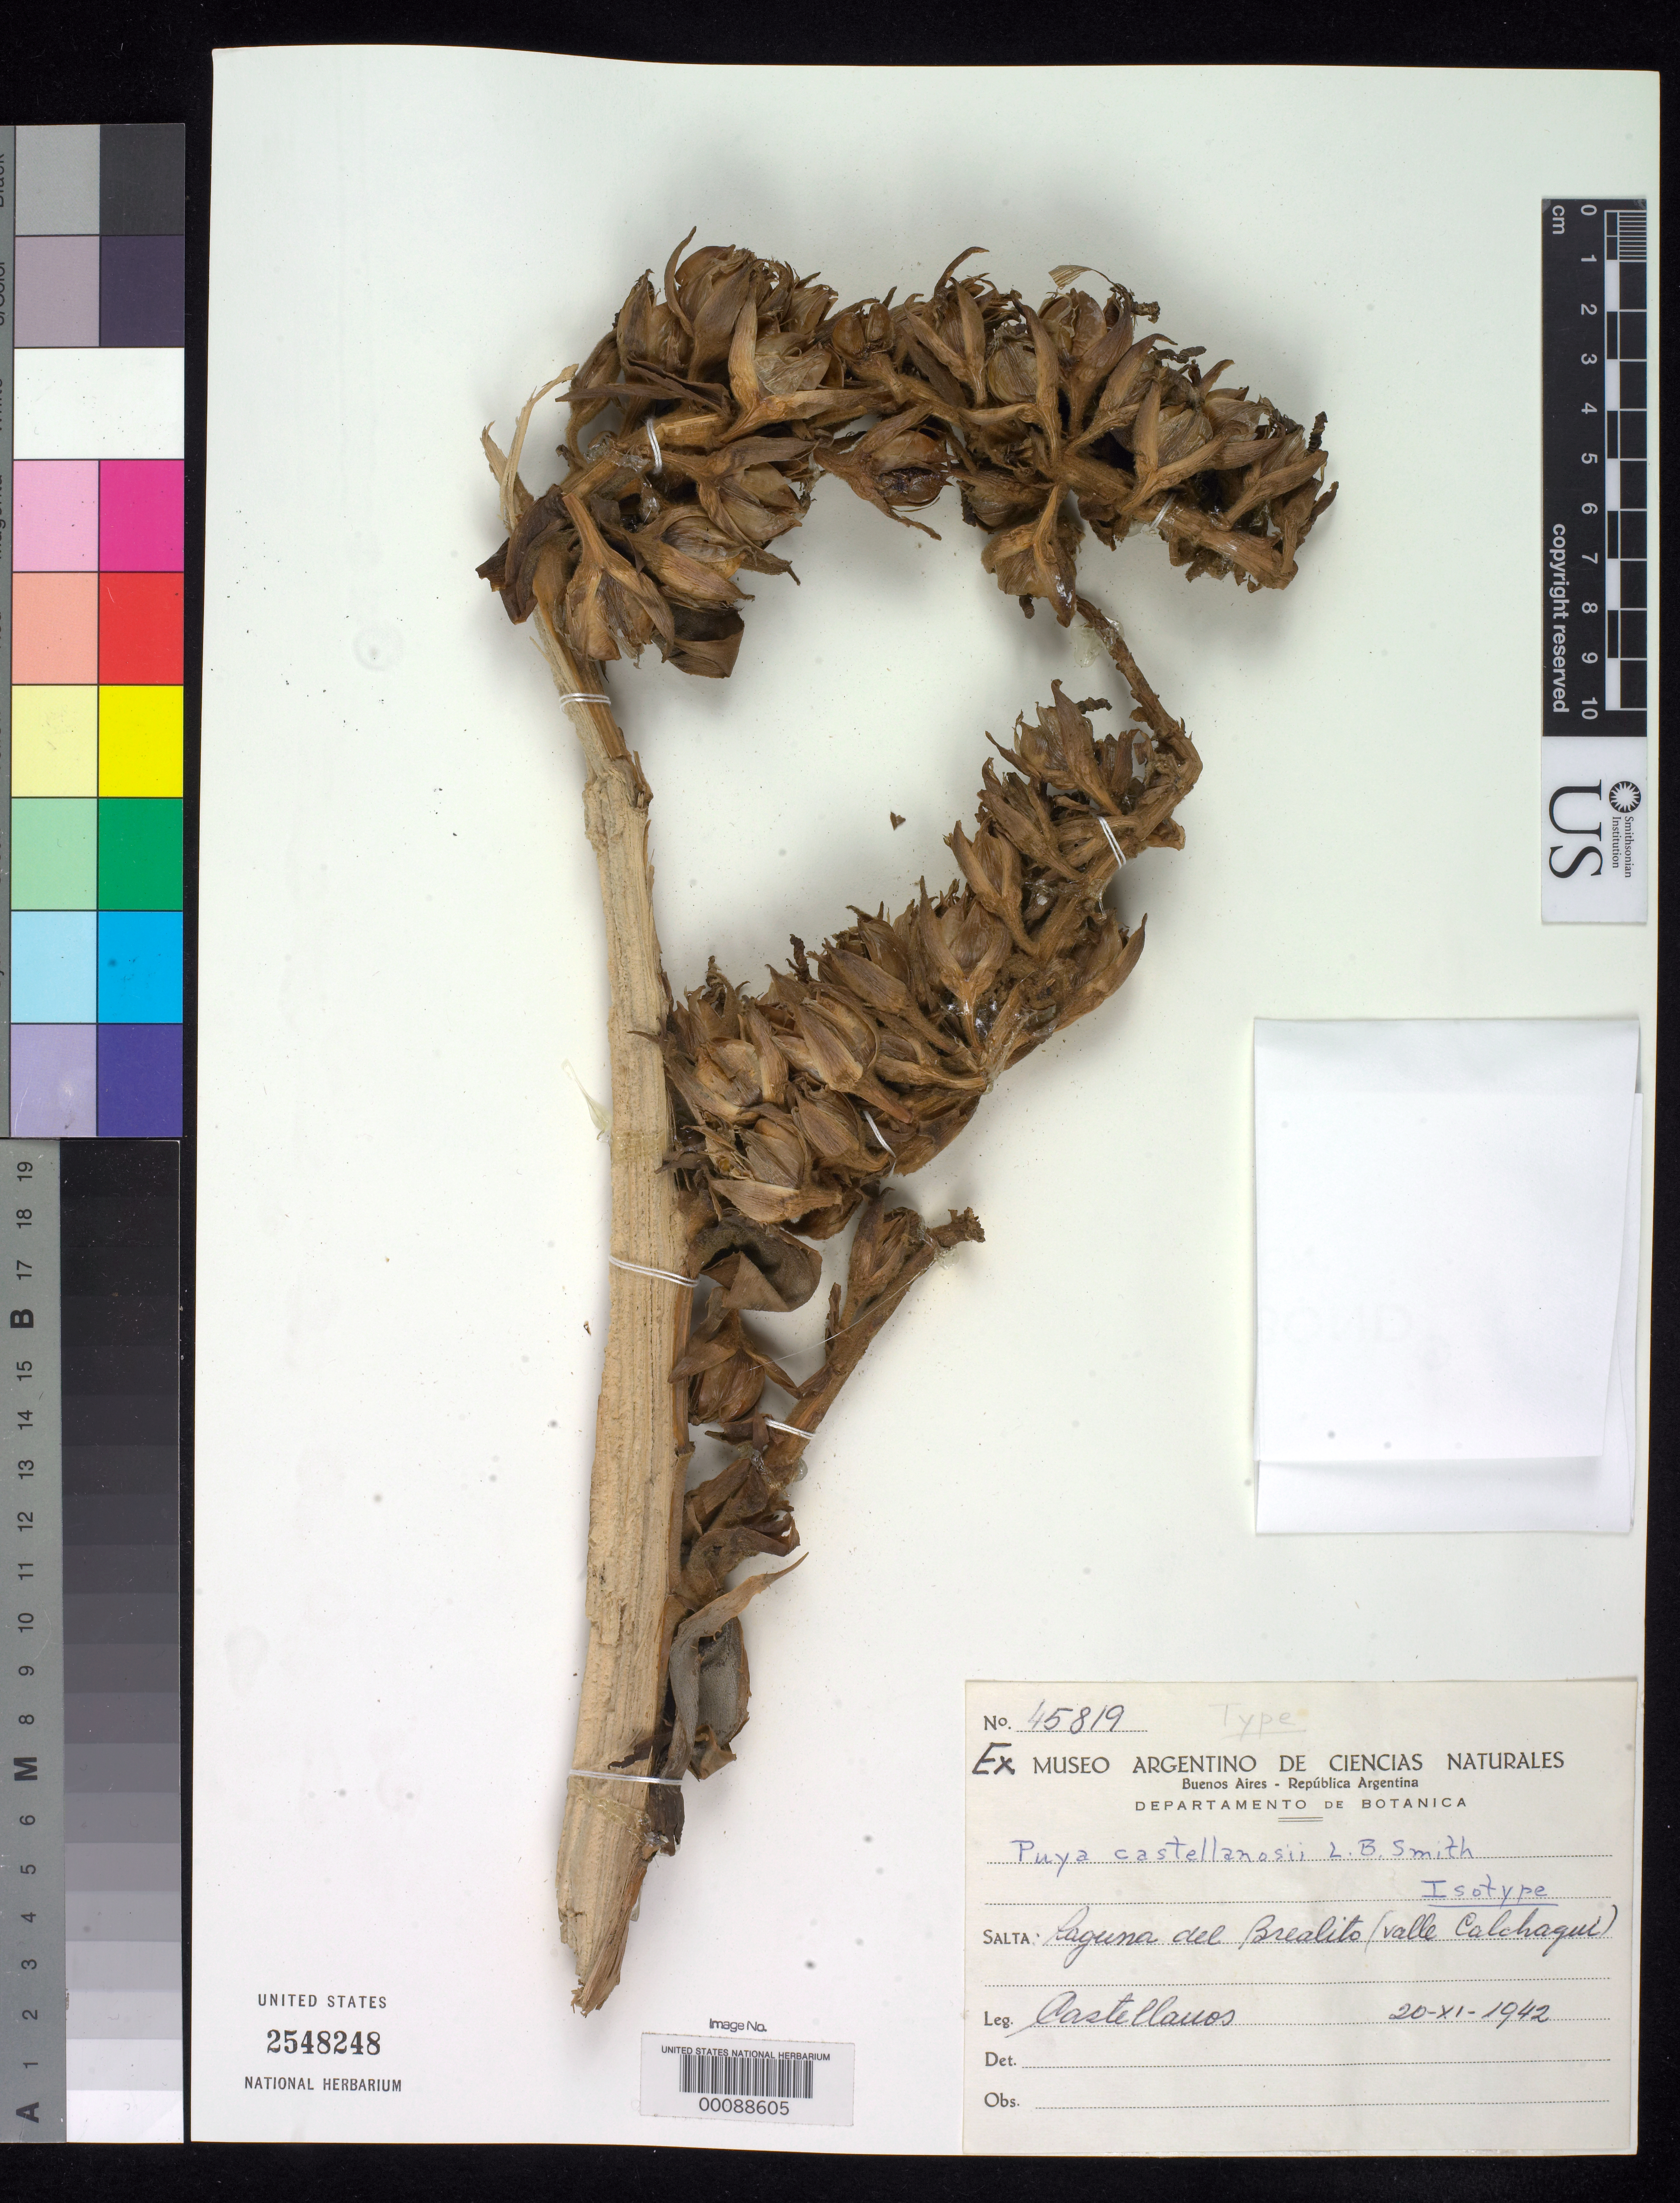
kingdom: Plantae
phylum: Tracheophyta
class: Liliopsida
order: Poales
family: Bromeliaceae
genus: Puya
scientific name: Puya castellanosii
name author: L.B. Sm.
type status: Isotype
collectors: A. Castellanos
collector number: BA 45819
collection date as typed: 20 Nov 1942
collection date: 1942-11-20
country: Argentina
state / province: Salta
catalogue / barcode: US 2548248